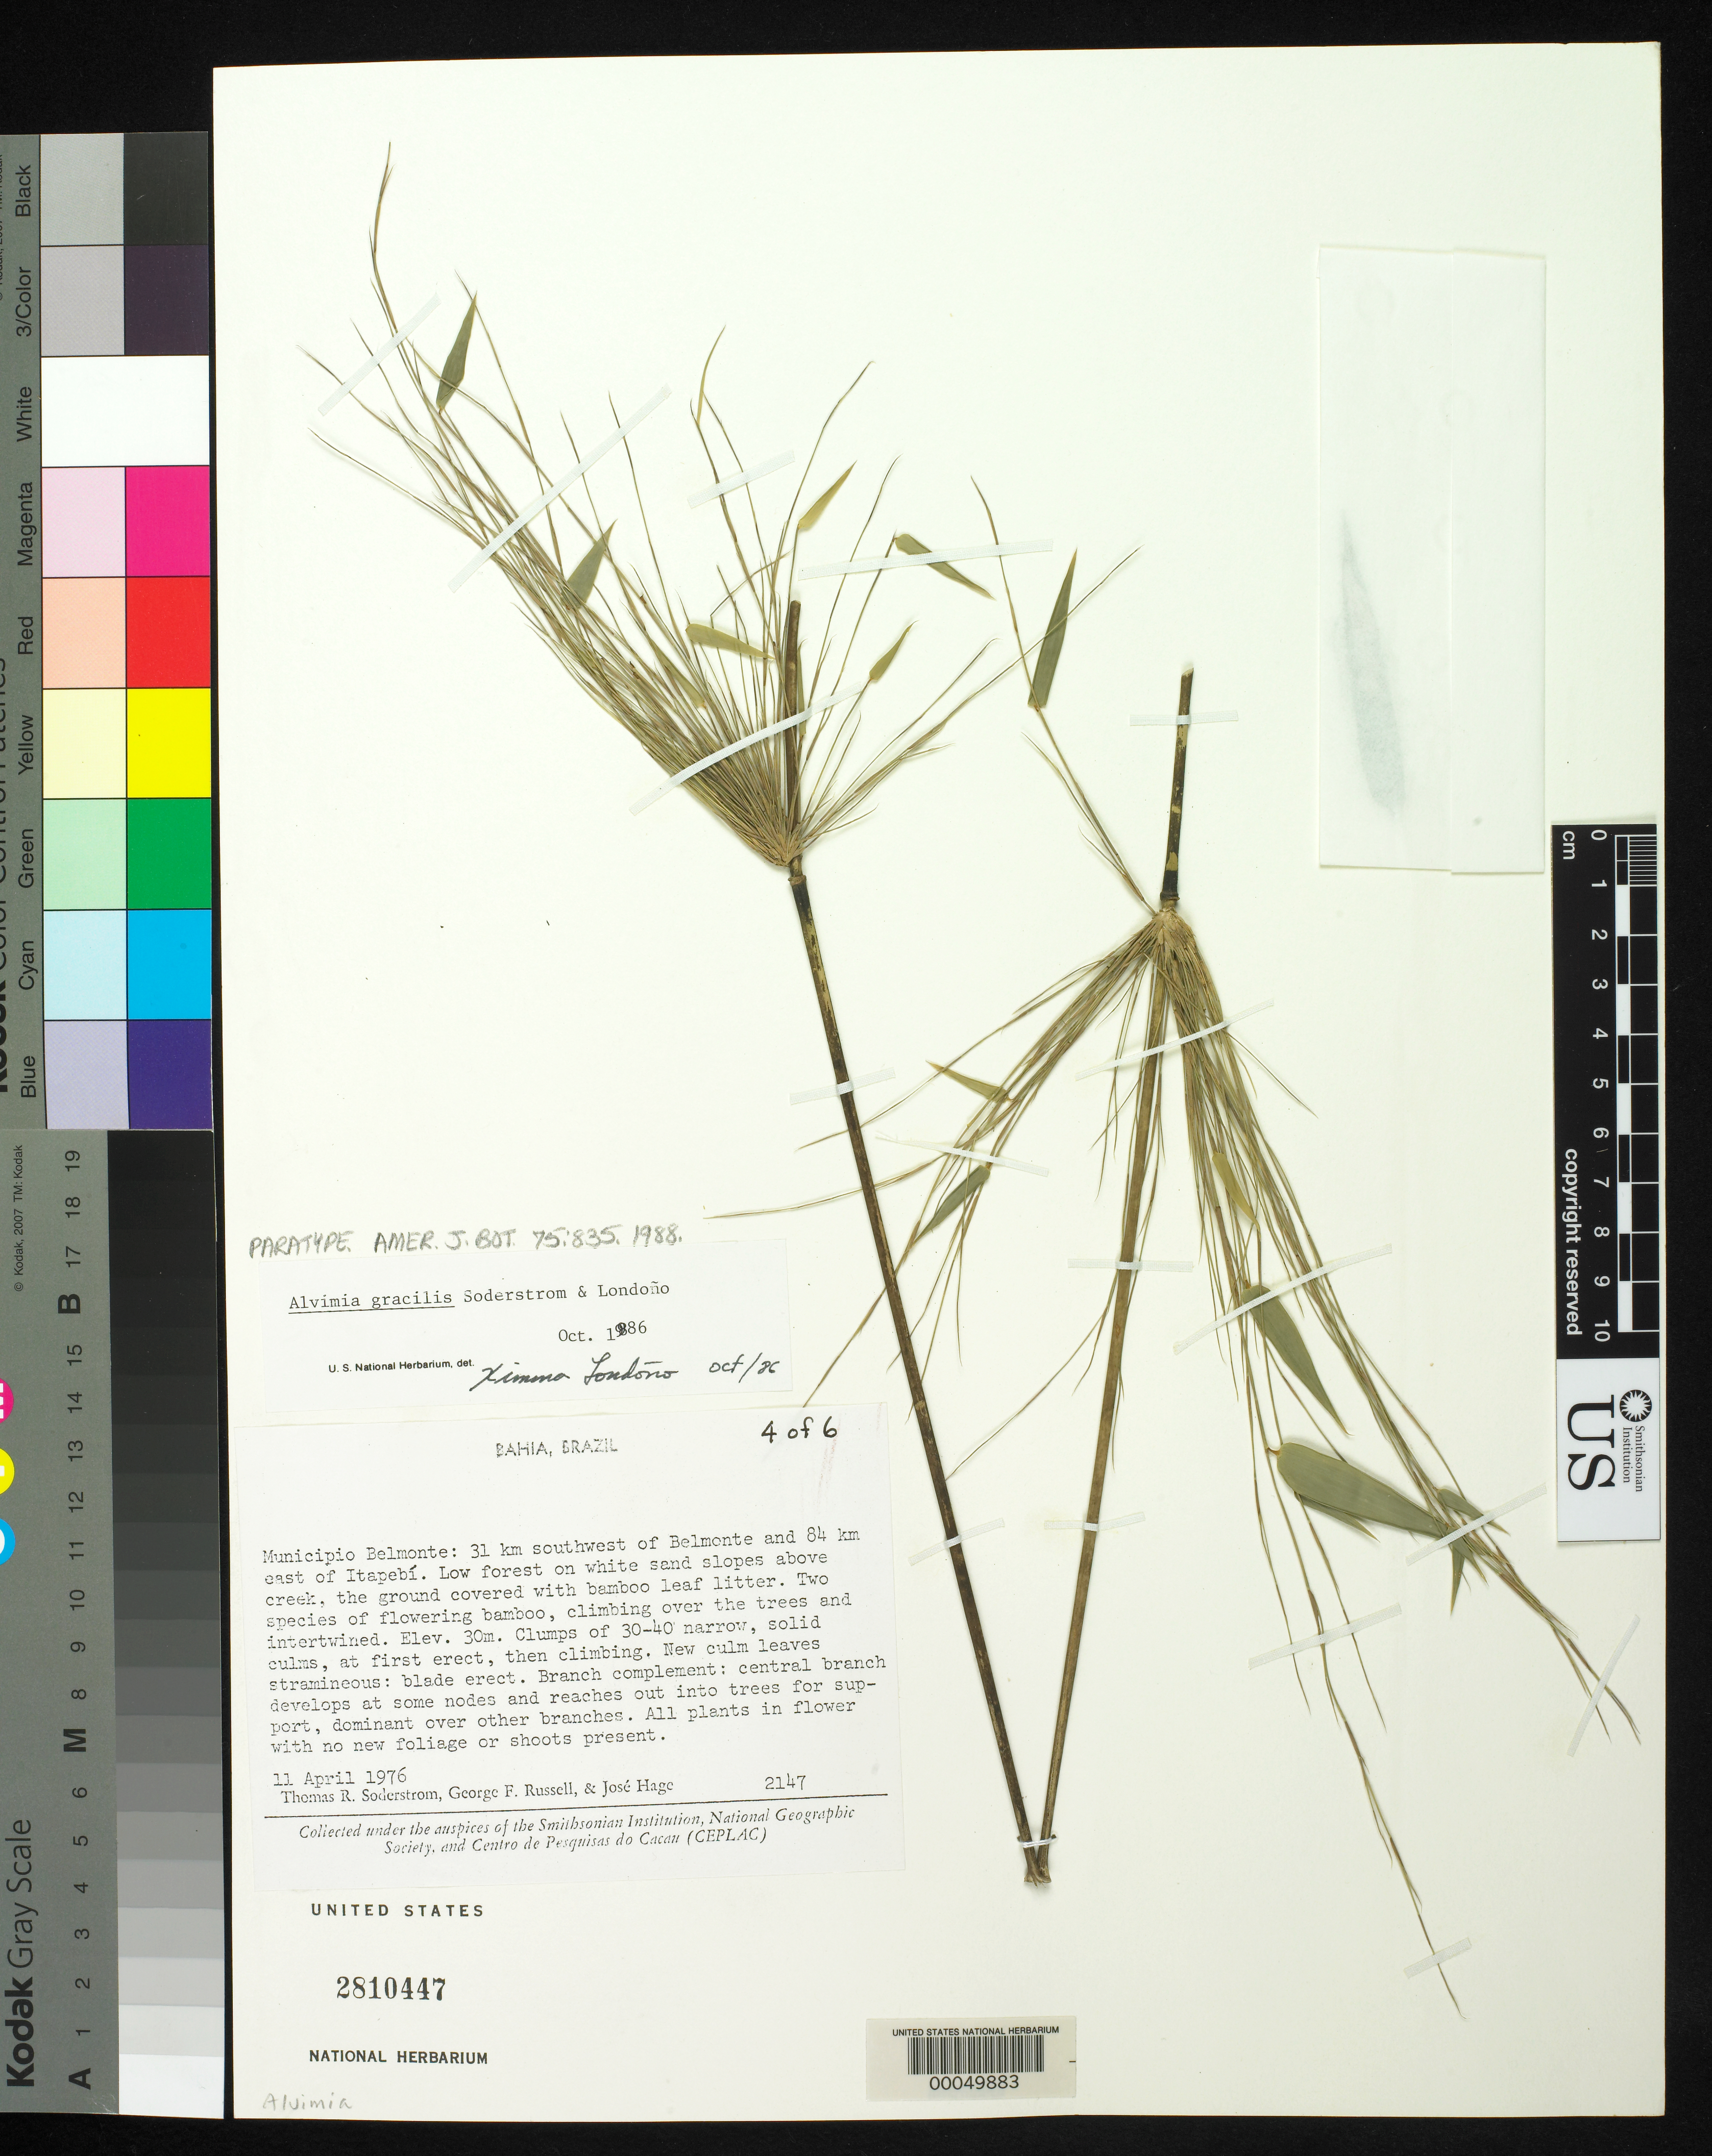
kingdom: Plantae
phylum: Tracheophyta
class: Liliopsida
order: Poales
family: Poaceae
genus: Alvimia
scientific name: Alvimia gracilis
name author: Soderstr. & Londoño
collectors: T. R. Soderstrom, G. Russell & J. Hage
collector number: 2147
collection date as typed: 11 Apr 1976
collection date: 1976-04-11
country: Brazil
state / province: Bahia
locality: Belmonte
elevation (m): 30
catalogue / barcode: US 2810447